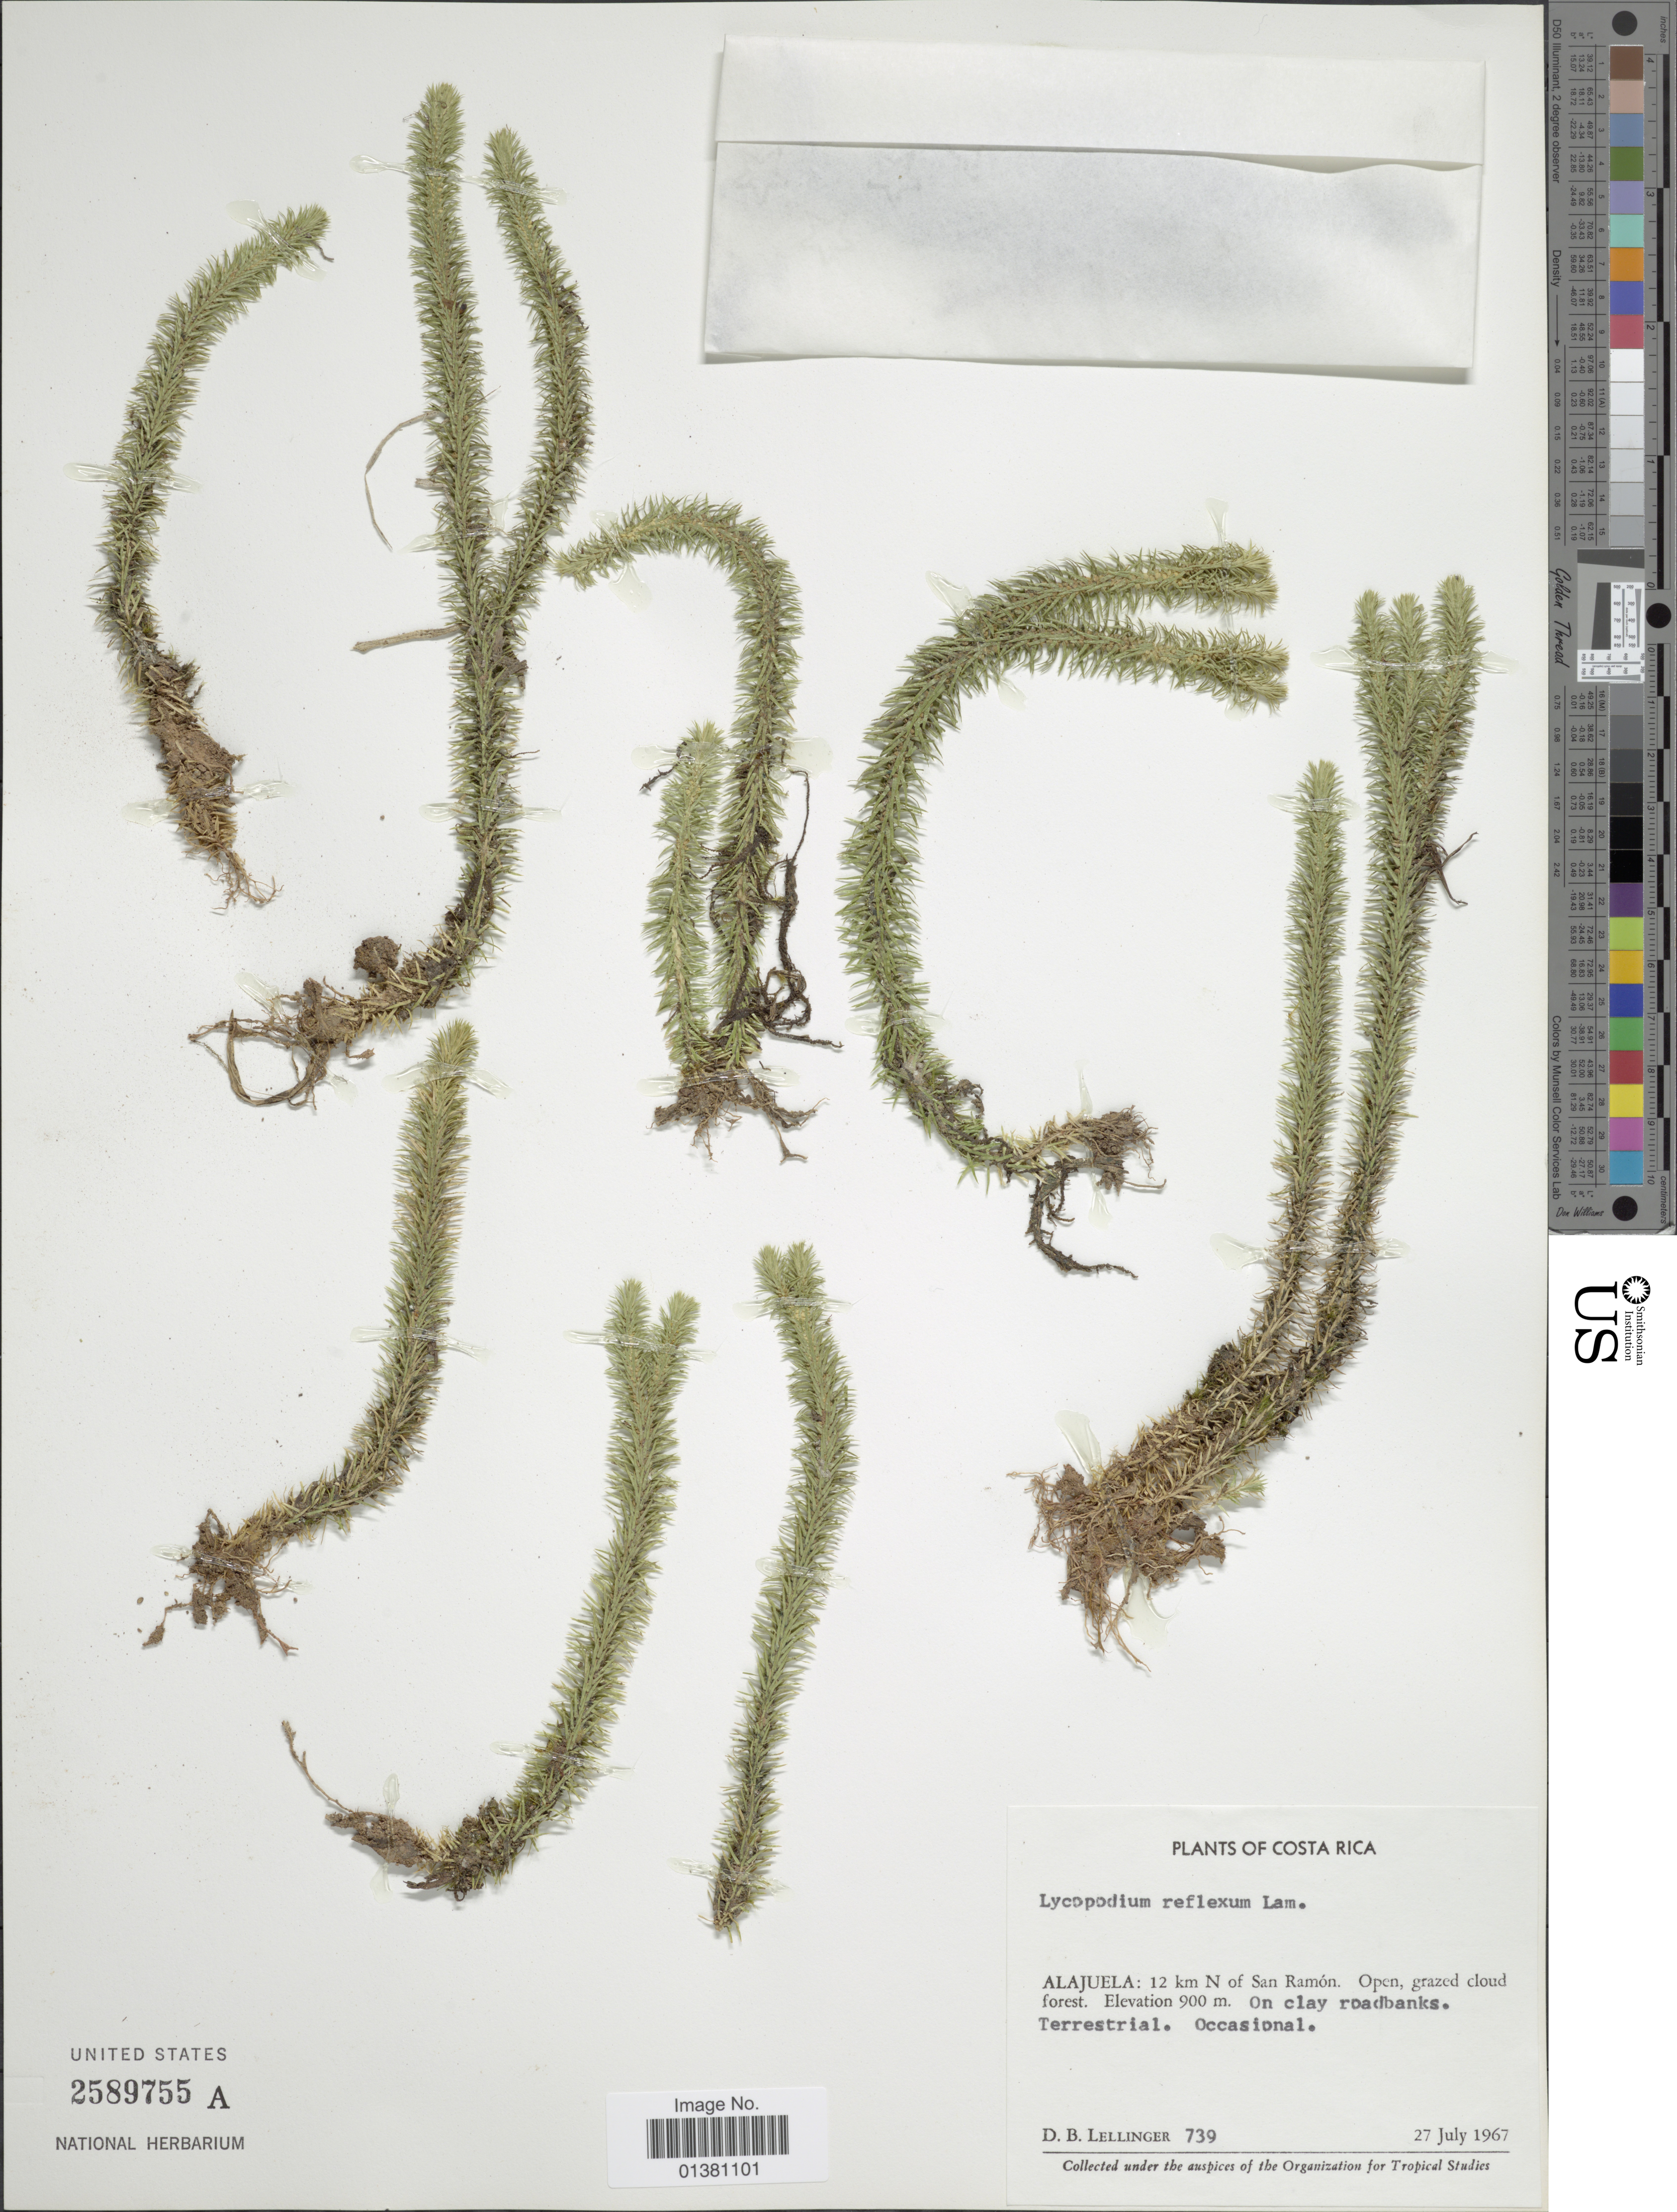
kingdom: Plantae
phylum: Tracheophyta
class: Lycopodiopsida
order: Lycopodiales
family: Lycopodiaceae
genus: Phlegmariurus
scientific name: Phlegmariurus reflexus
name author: (Lam.) B. Øllg.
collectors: D. B. Lellinger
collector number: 739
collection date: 1967-07-27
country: Costa Rica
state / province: Alajuela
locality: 12 km N of San Ramón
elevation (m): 900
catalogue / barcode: US 2589755A